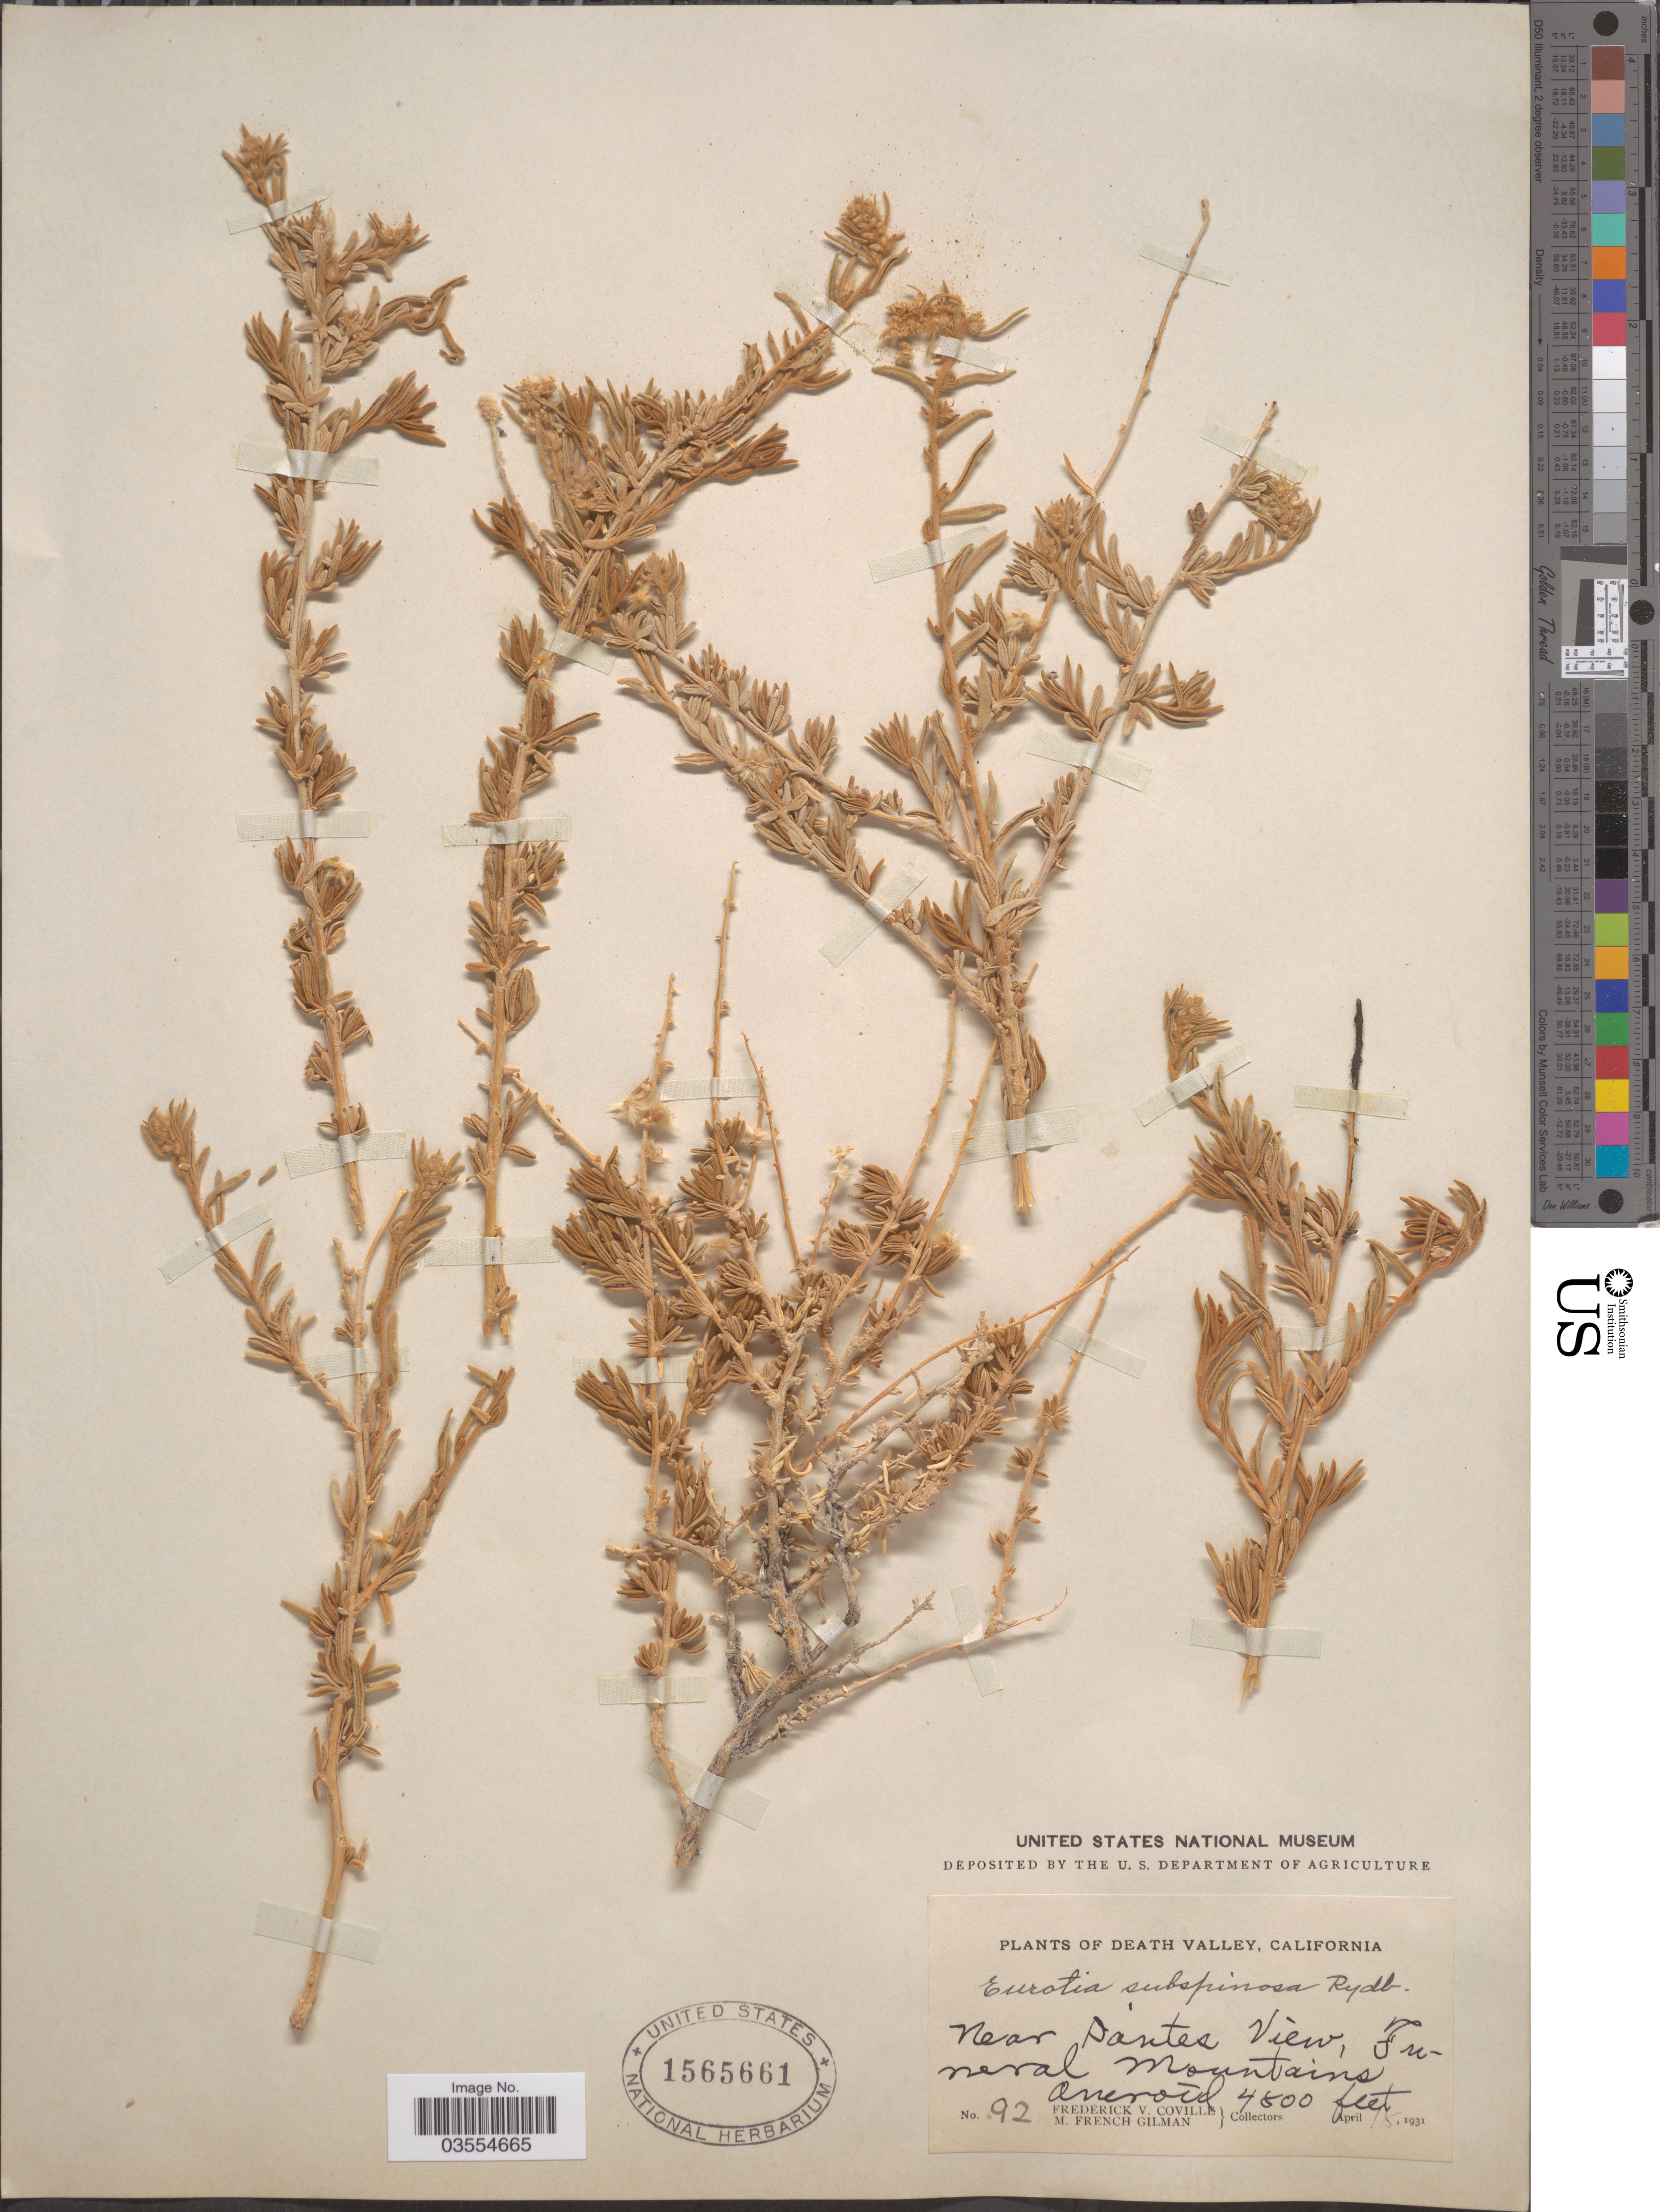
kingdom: Plantae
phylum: Tracheophyta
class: Magnoliopsida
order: Caryophyllales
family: Amaranthaceae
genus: Krascheninnikovia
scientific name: Krascheninnikovia lanata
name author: (Pursh) A. Meeuse & A.Smit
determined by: U.S. National Herbarium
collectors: F. V. Coville & M. F. Gilman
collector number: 92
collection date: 1931-04-18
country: United States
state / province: California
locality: Death Valley. Near Dantes View, Funeral Mountains.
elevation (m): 1463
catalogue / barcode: US 1565661